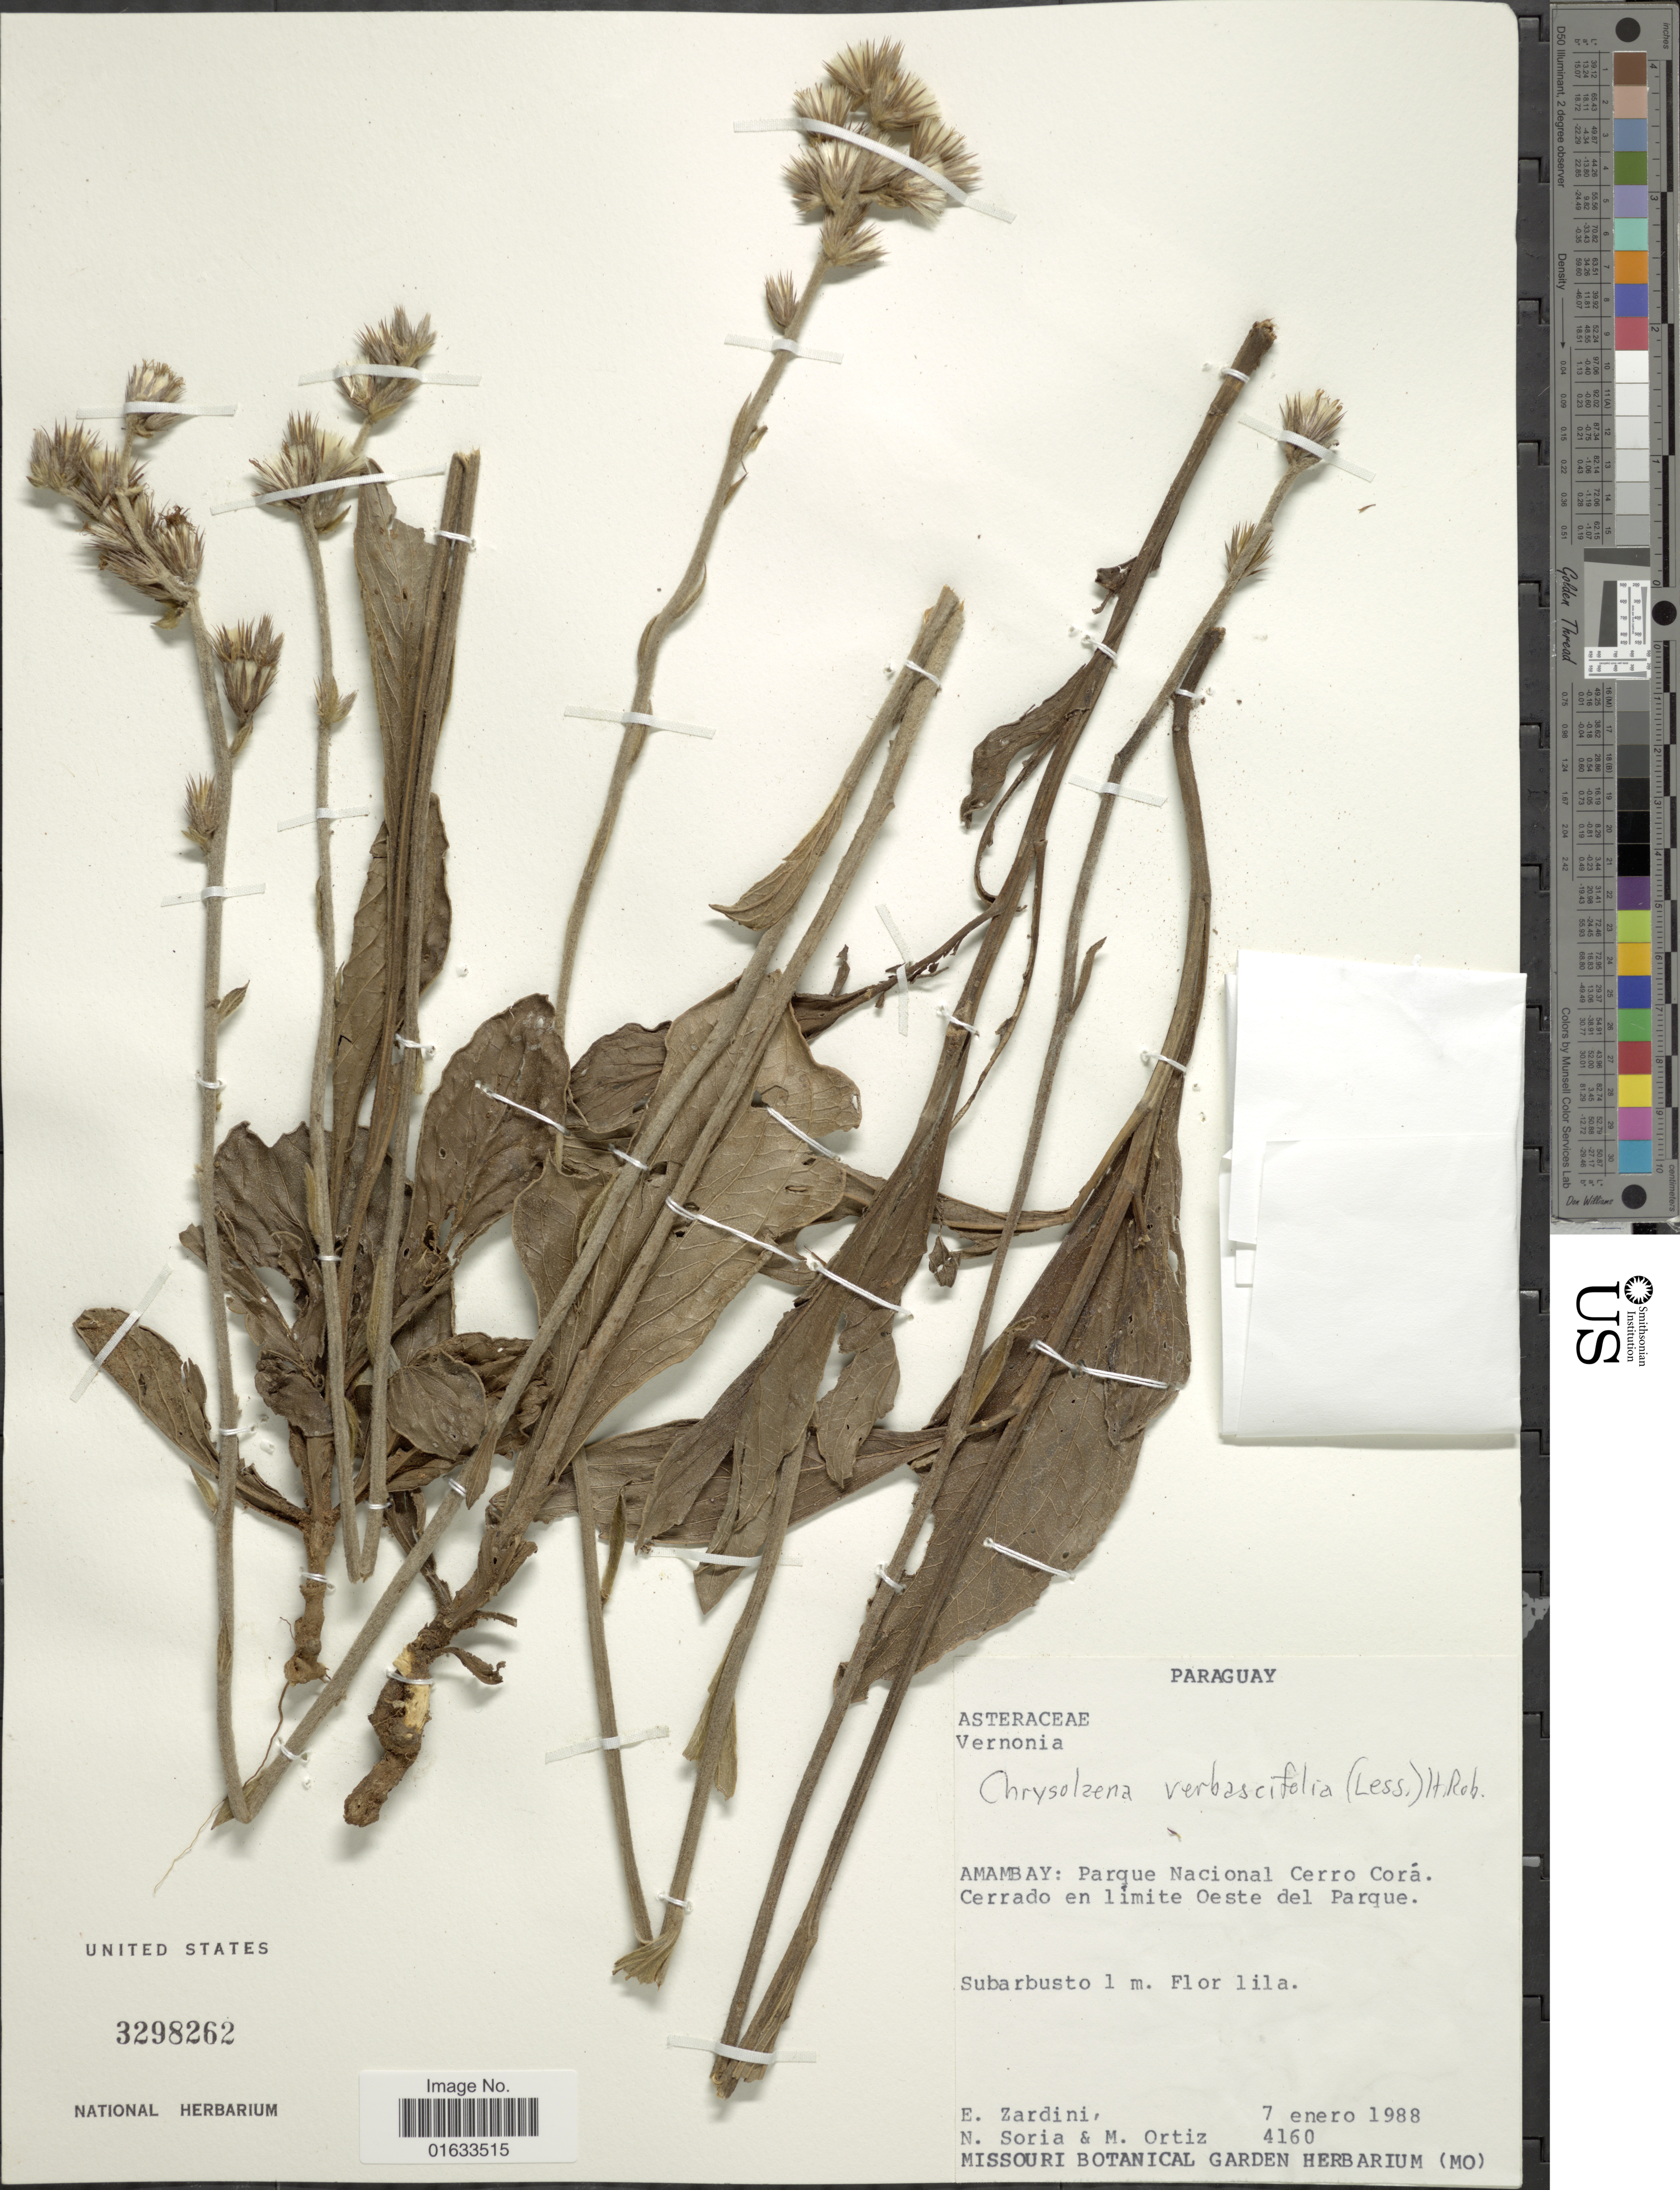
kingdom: Plantae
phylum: Tracheophyta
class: Magnoliopsida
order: Asterales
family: Asteraceae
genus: Chrysolaena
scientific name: Chrysolaena verbascifolia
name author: (Less.) H. Rob.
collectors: E. M. Zardini, N. Soria & M. Ortíz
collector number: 4160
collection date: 1988-01-07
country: Paraguay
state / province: Amambay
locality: Amambay: Parque Nacional Cerro Corá. Cerrado en limite Oeste del Parque.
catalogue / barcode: US 3298262